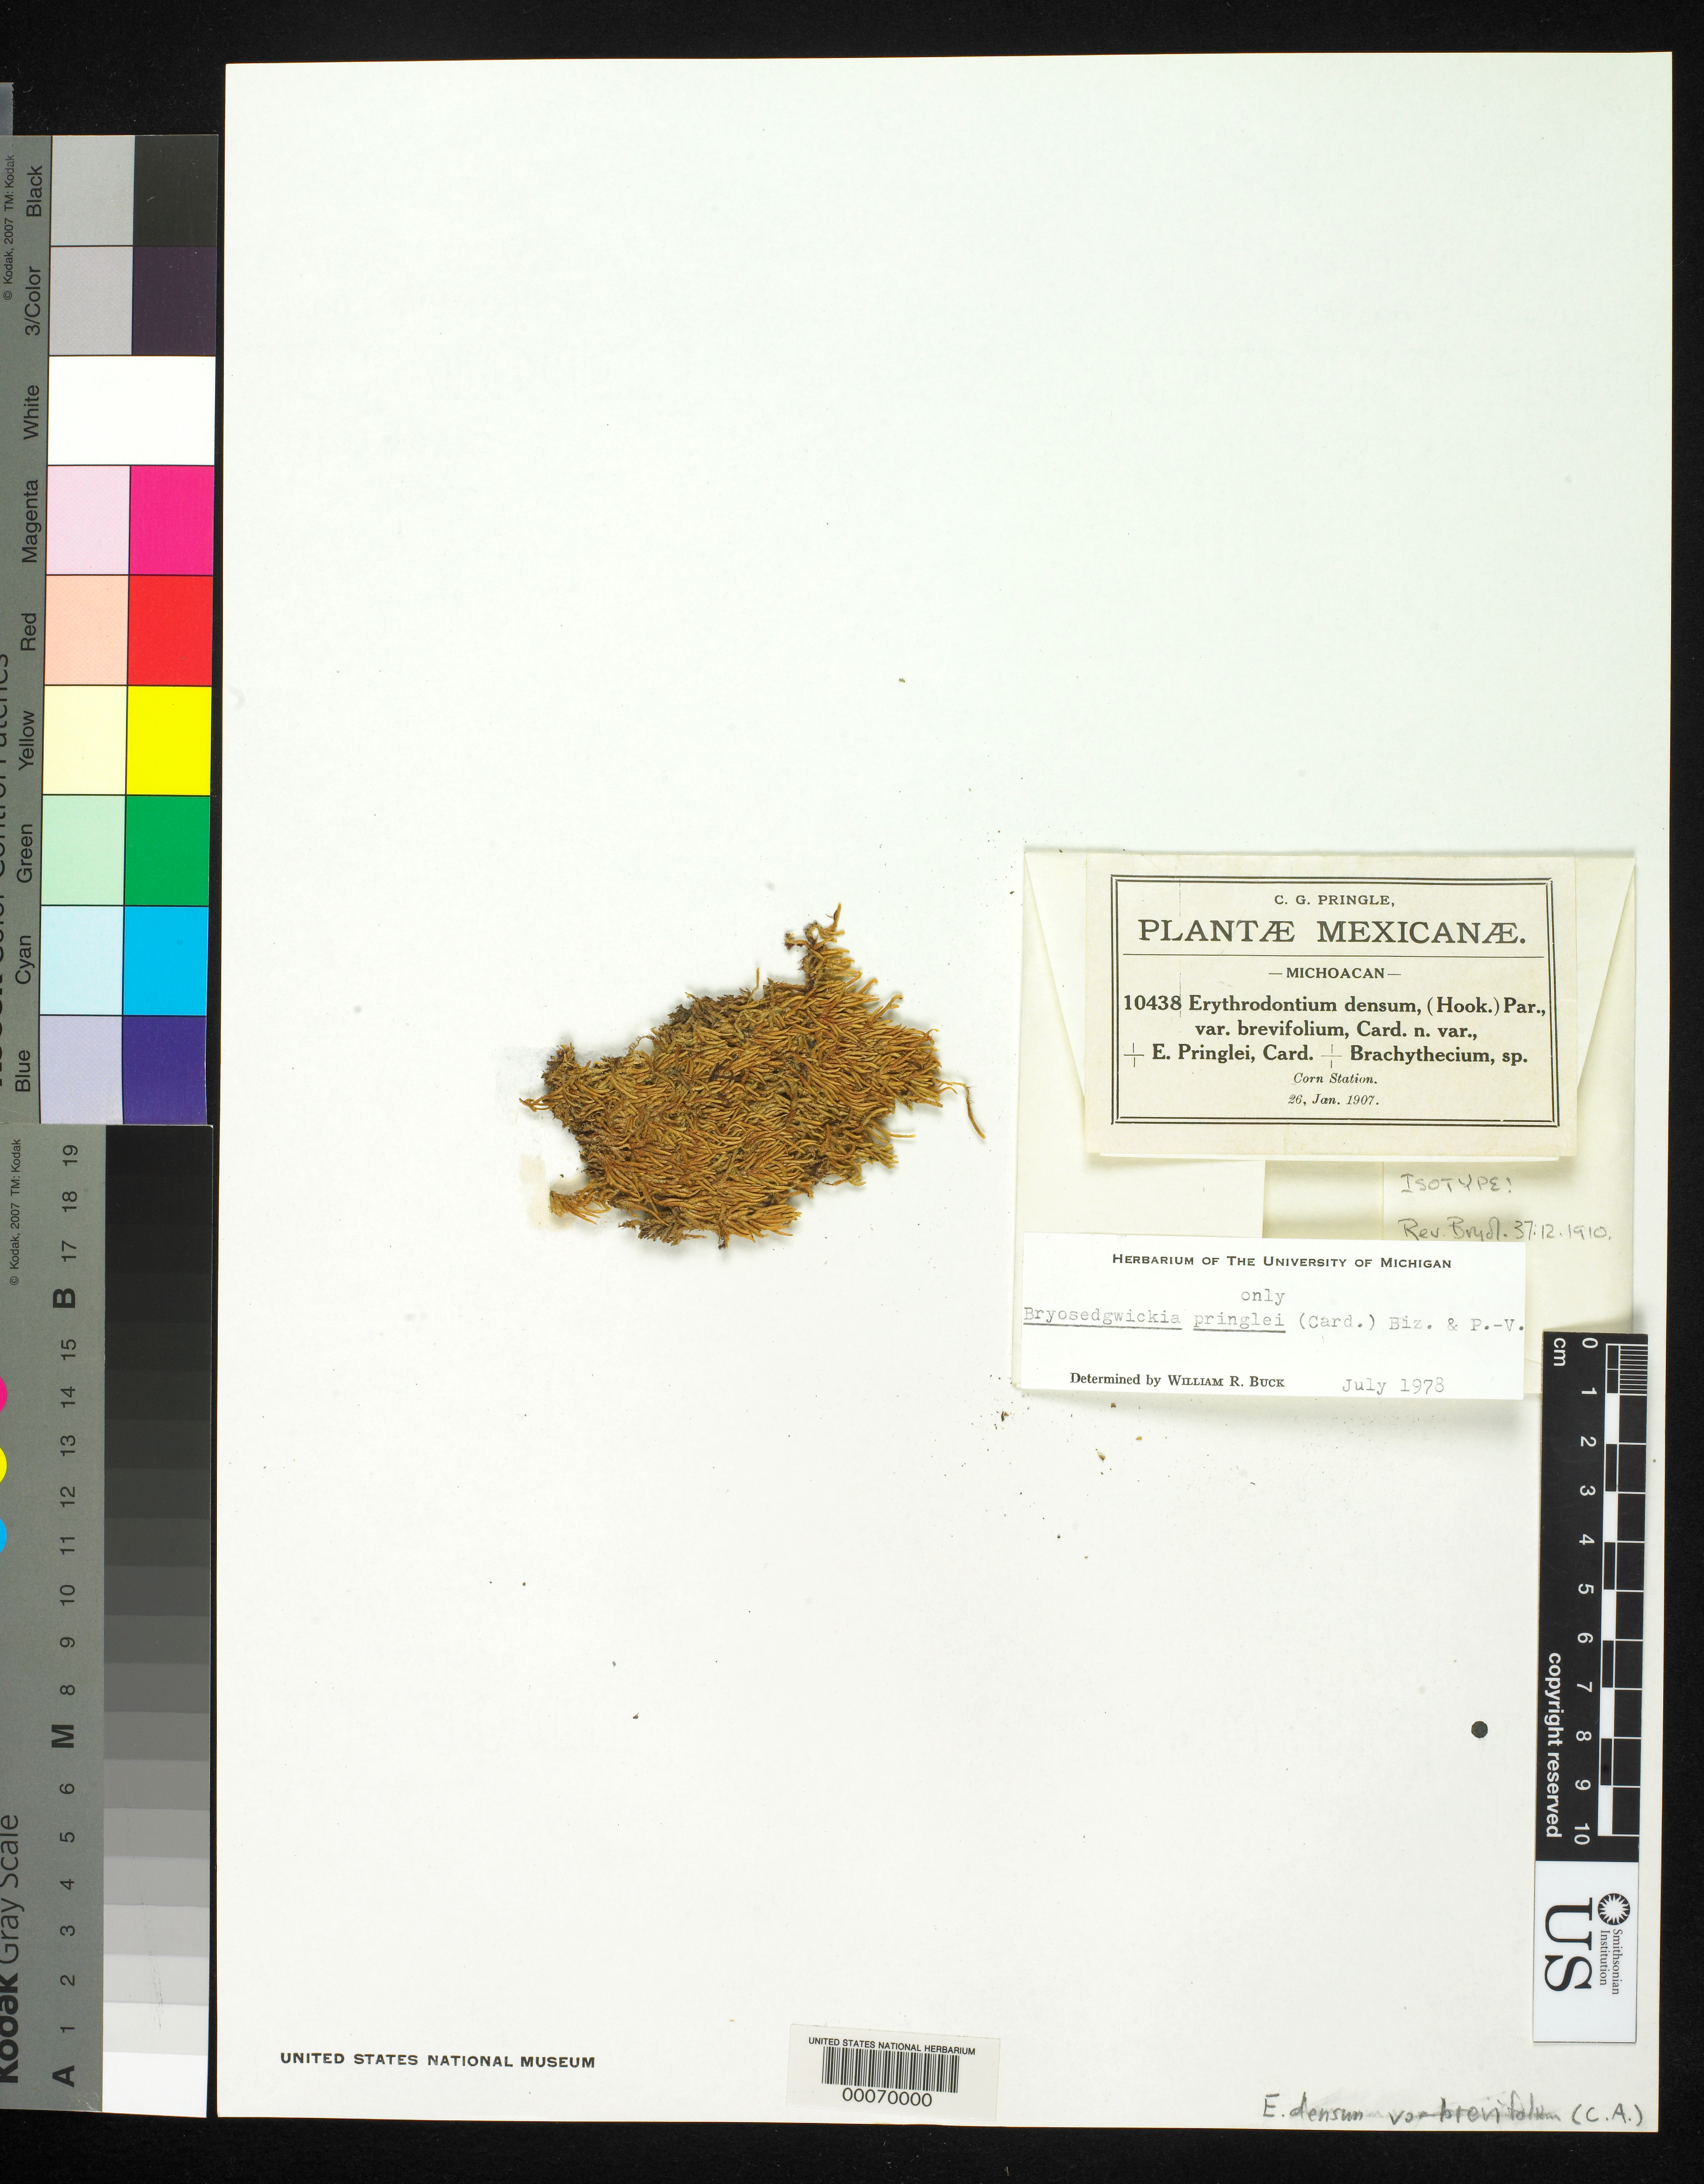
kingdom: Plantae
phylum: Bryophyta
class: Bryopsida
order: Hypnales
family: Entodontaceae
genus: Erythrodontium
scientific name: Erythrodontium densum var. brevifolium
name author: Cardot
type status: Isotype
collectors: C. G. Pringle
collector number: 10438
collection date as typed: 26 Jan 1907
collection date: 1907-01-26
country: Mexico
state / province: Michoacán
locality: Corn Station.